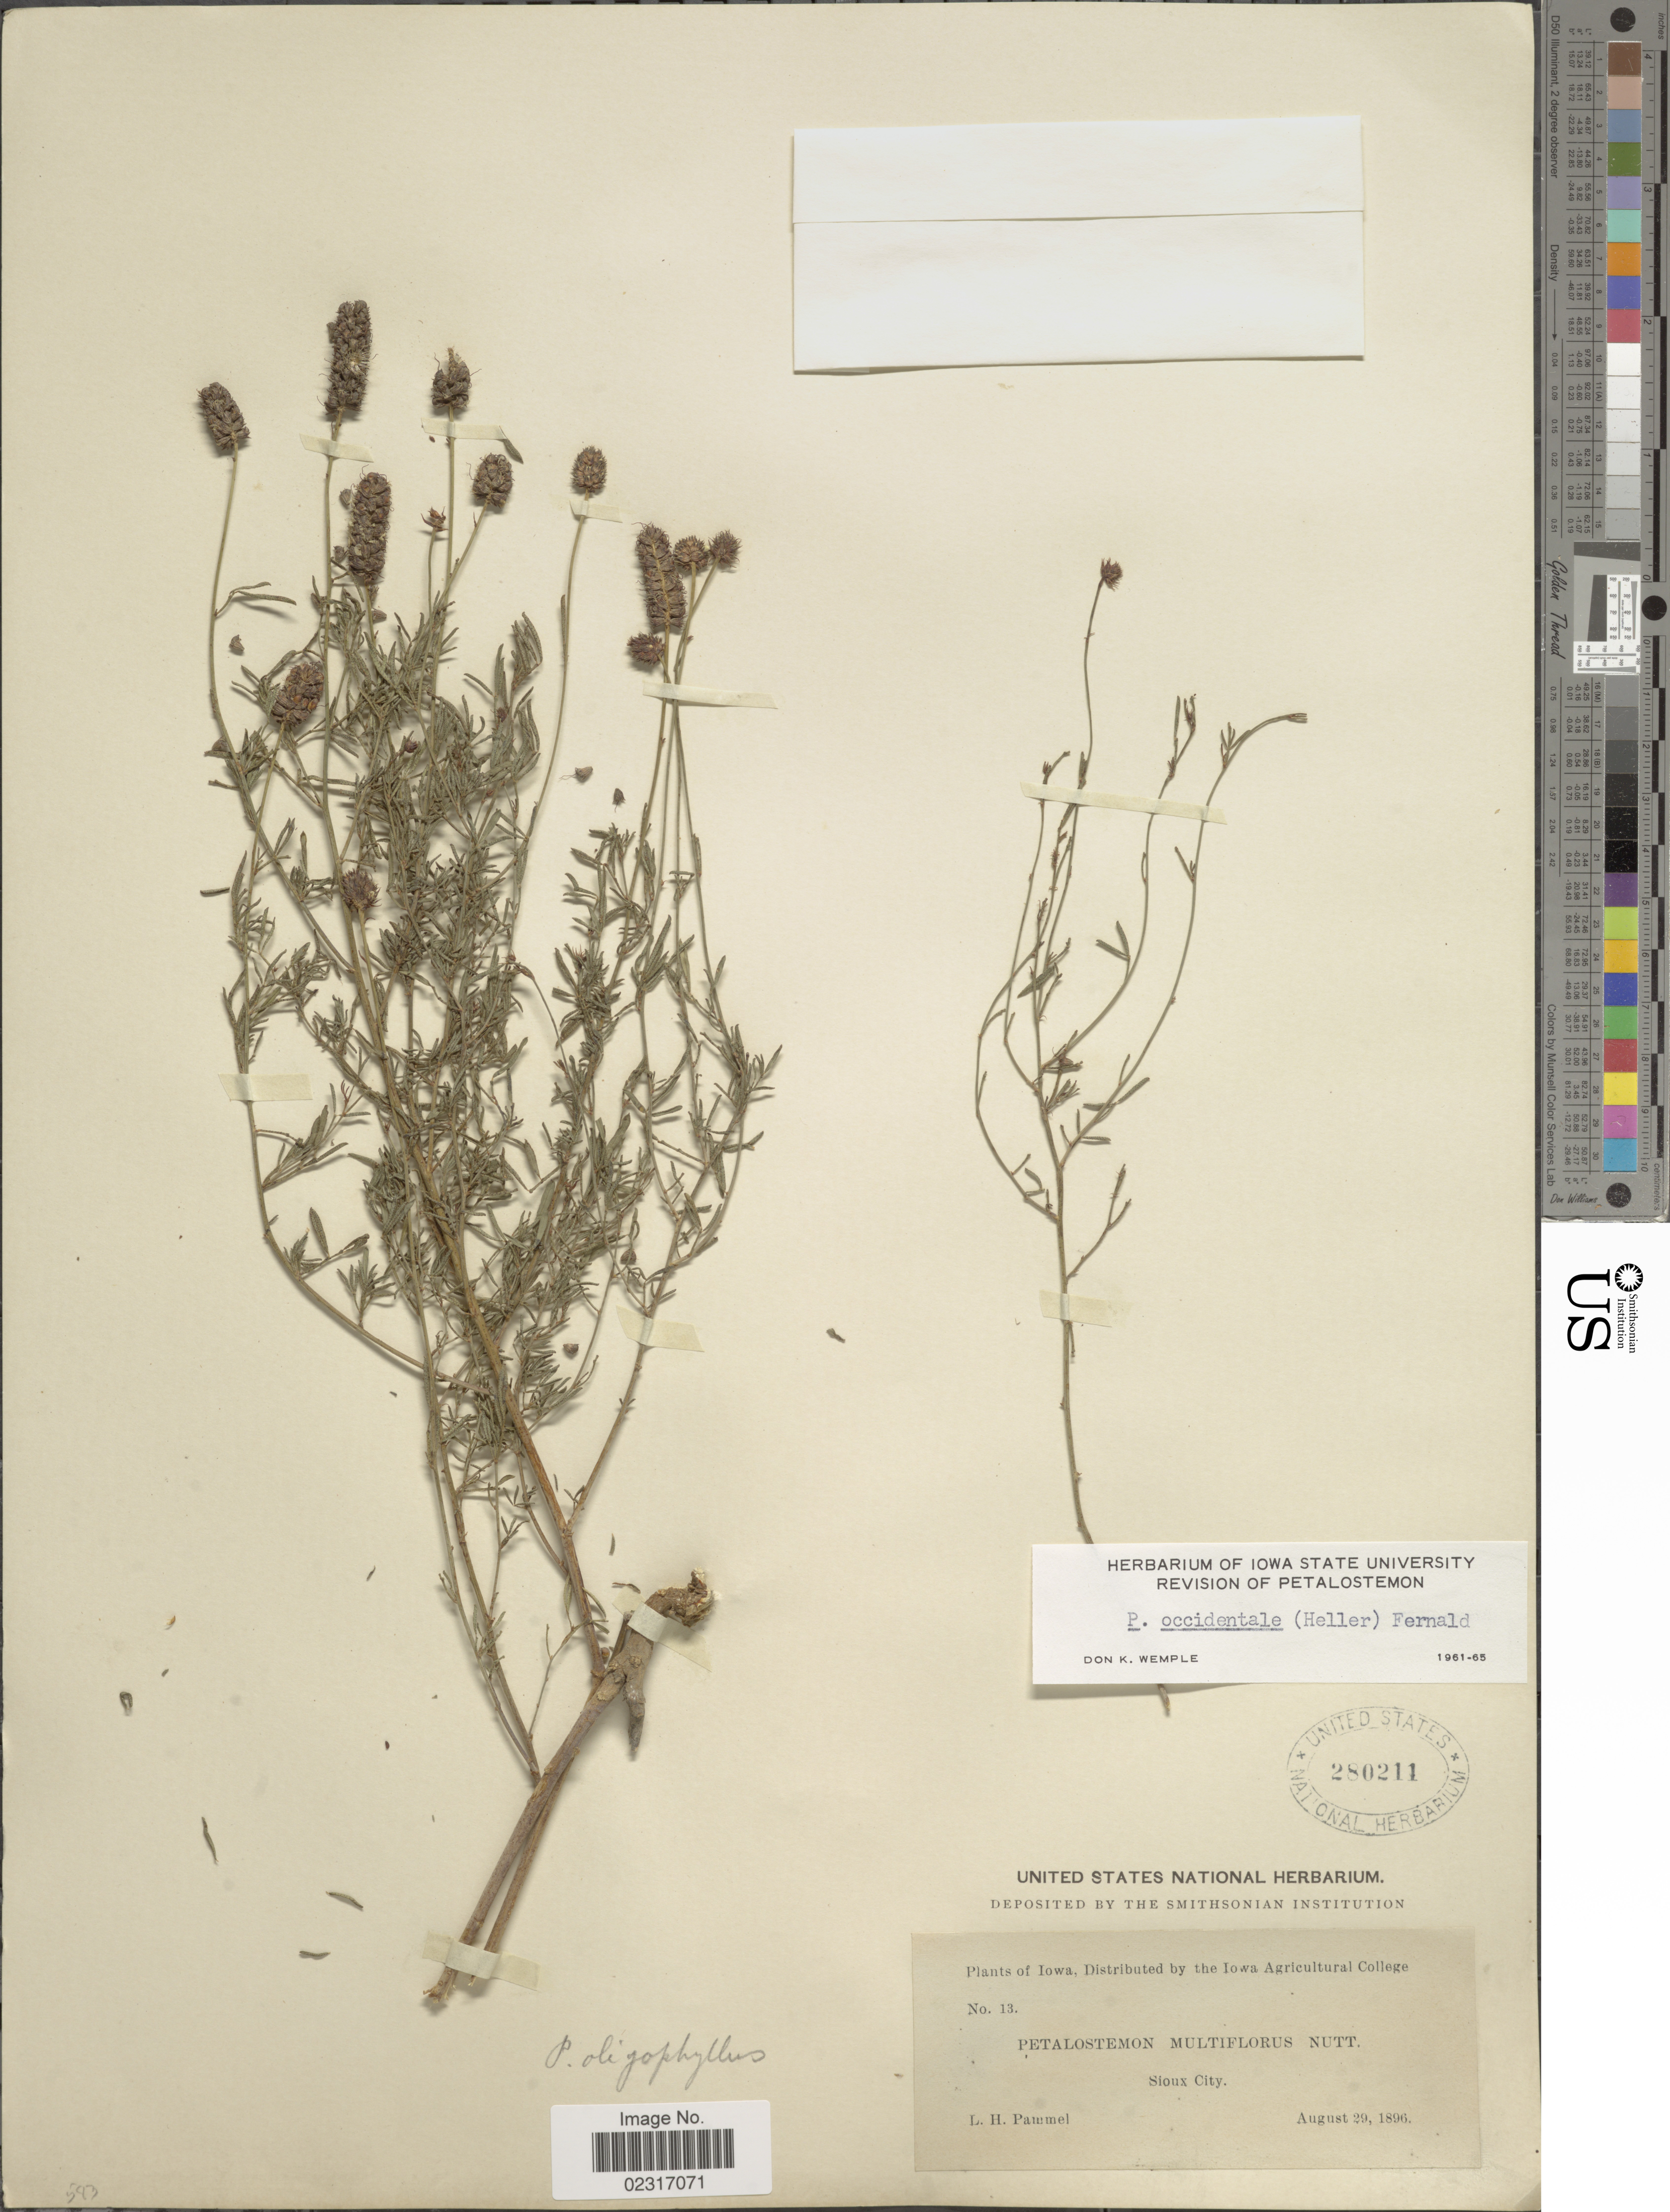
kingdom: Plantae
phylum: Tracheophyta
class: Magnoliopsida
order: Fabales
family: Fabaceae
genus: Dalea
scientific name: Dalea candida var. oligophylla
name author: (Torr) Shinners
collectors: L. Pammel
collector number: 13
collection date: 1896-08-29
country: United States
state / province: Iowa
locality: Sioux City.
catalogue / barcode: US 280211